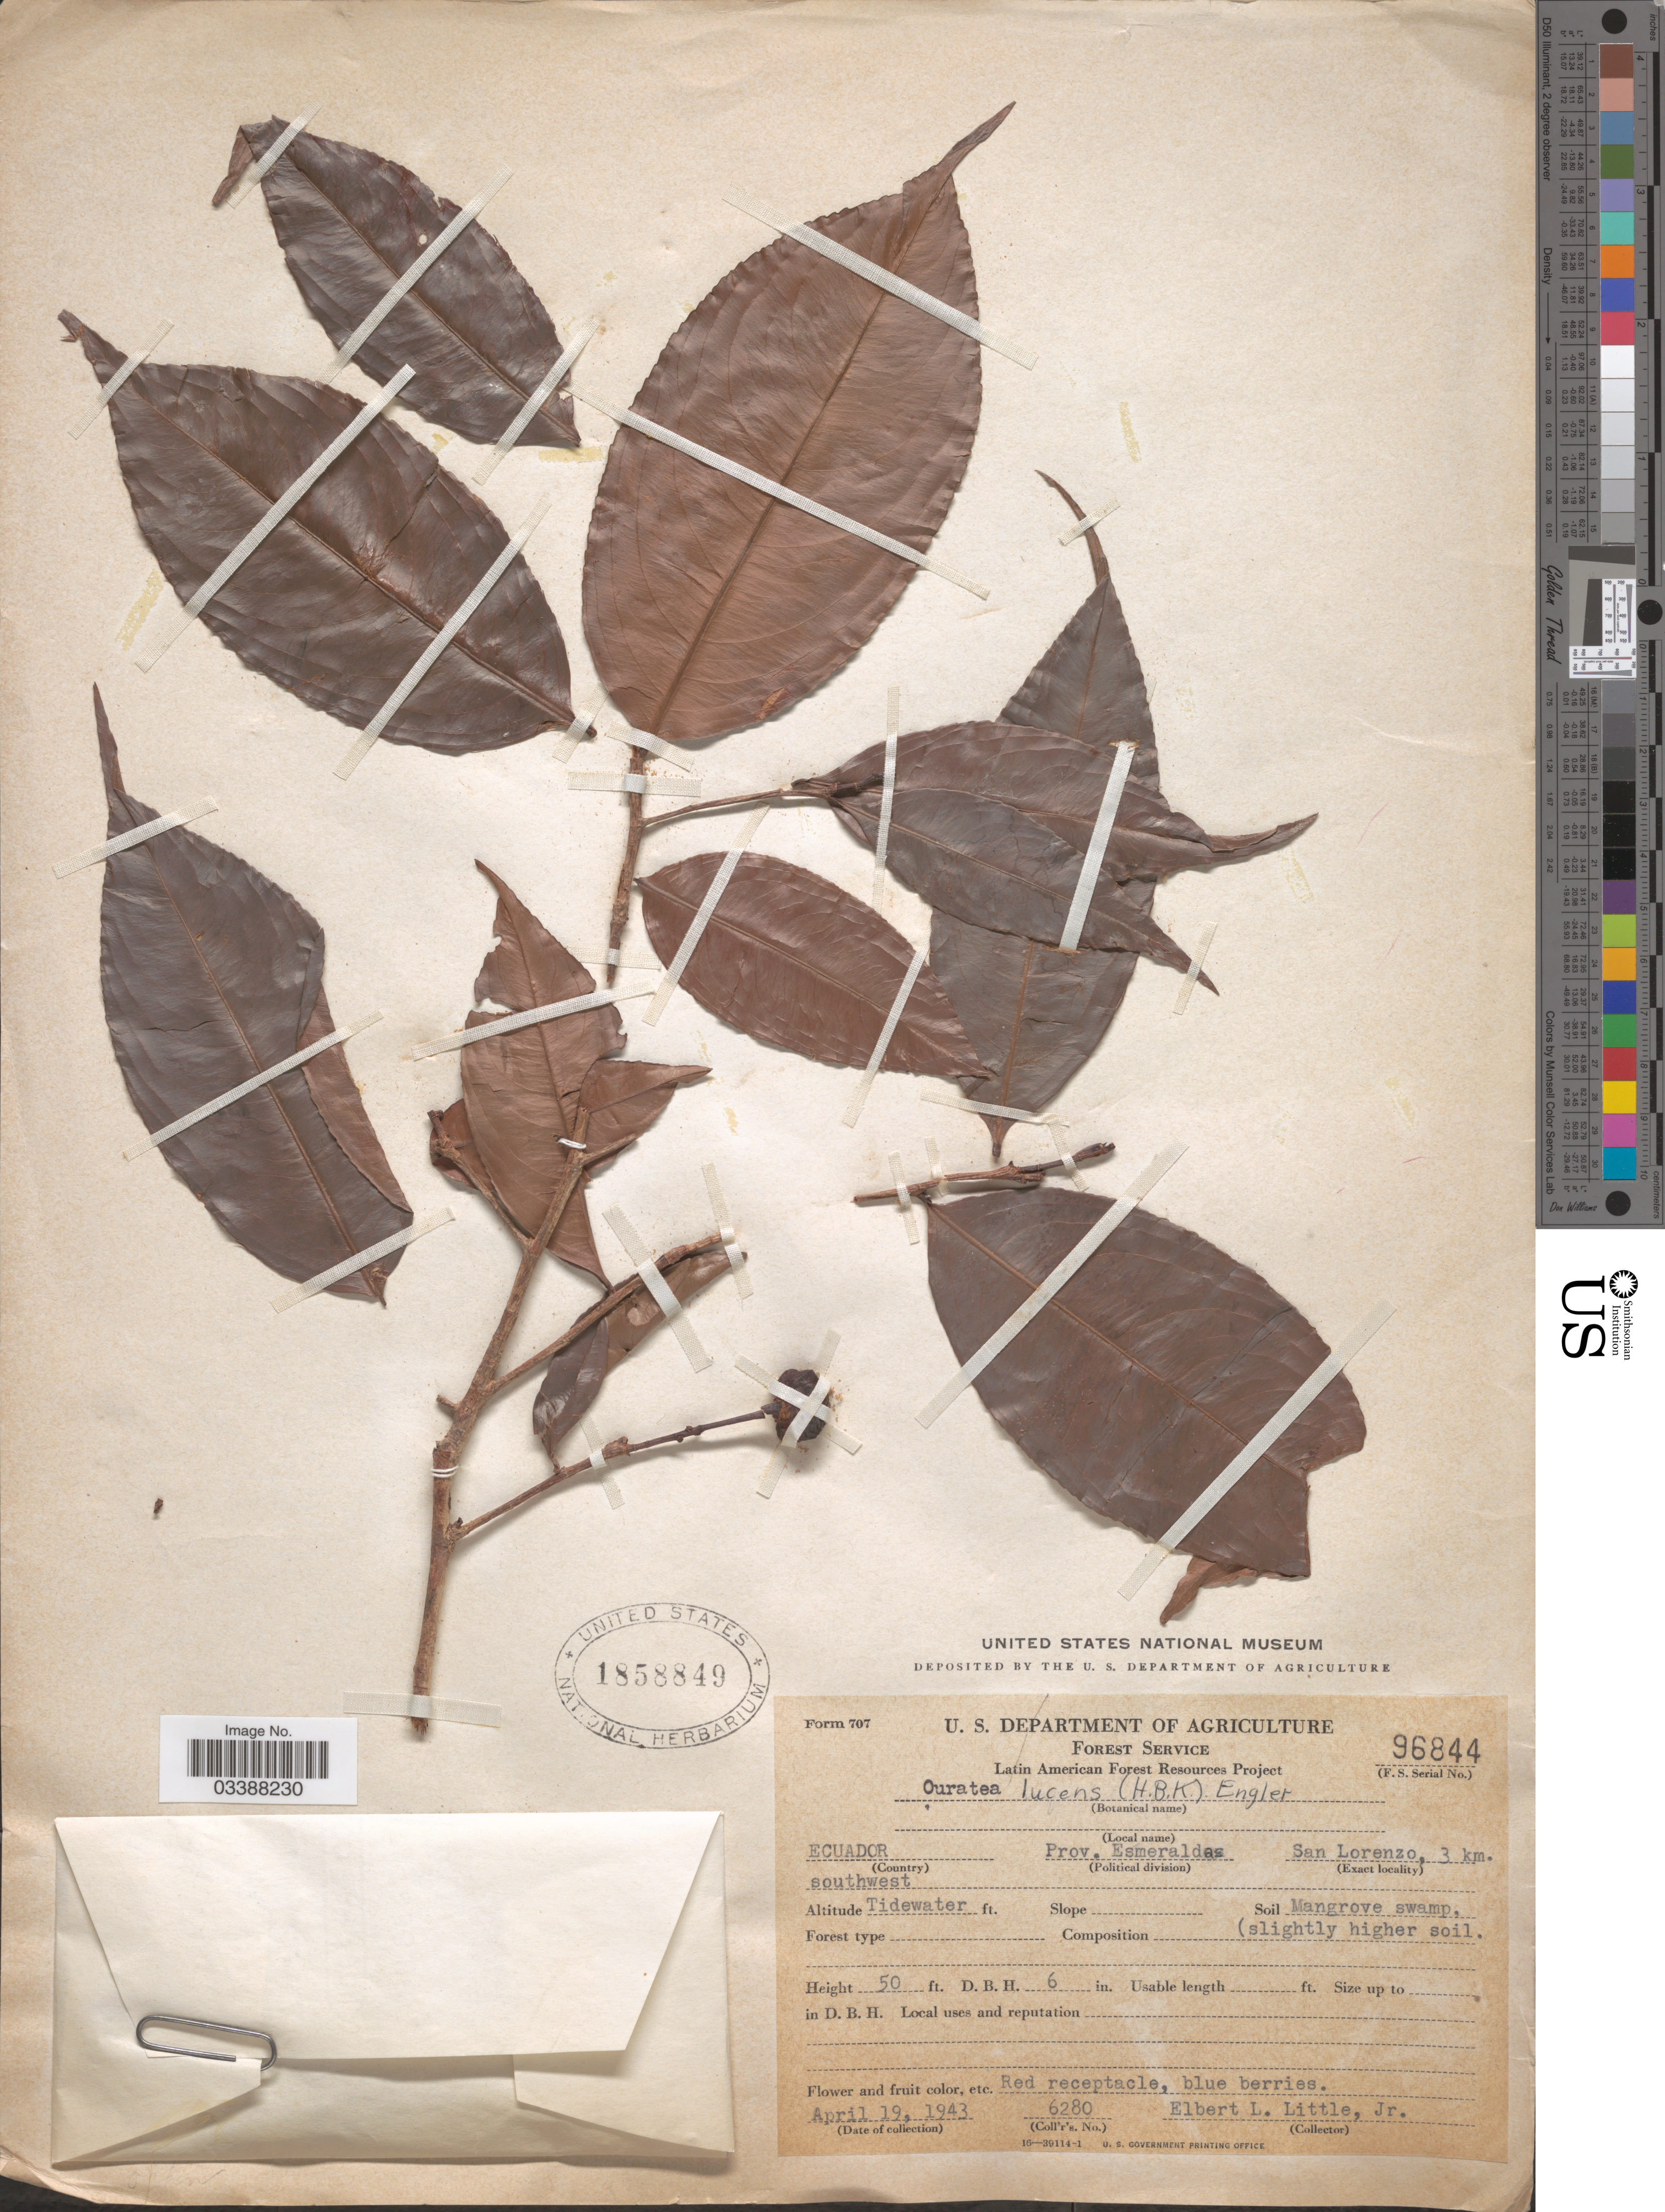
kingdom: Plantae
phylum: Tracheophyta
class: Magnoliopsida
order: Malpighiales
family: Ochnaceae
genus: Ouratea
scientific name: Ouratea lucens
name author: (Kunth) Engl.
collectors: E. L. Little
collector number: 6280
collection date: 1943-04-19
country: Ecuador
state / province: Esmeraldas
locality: San Lorenzo, 3 km. southwest.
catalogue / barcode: US 1858849